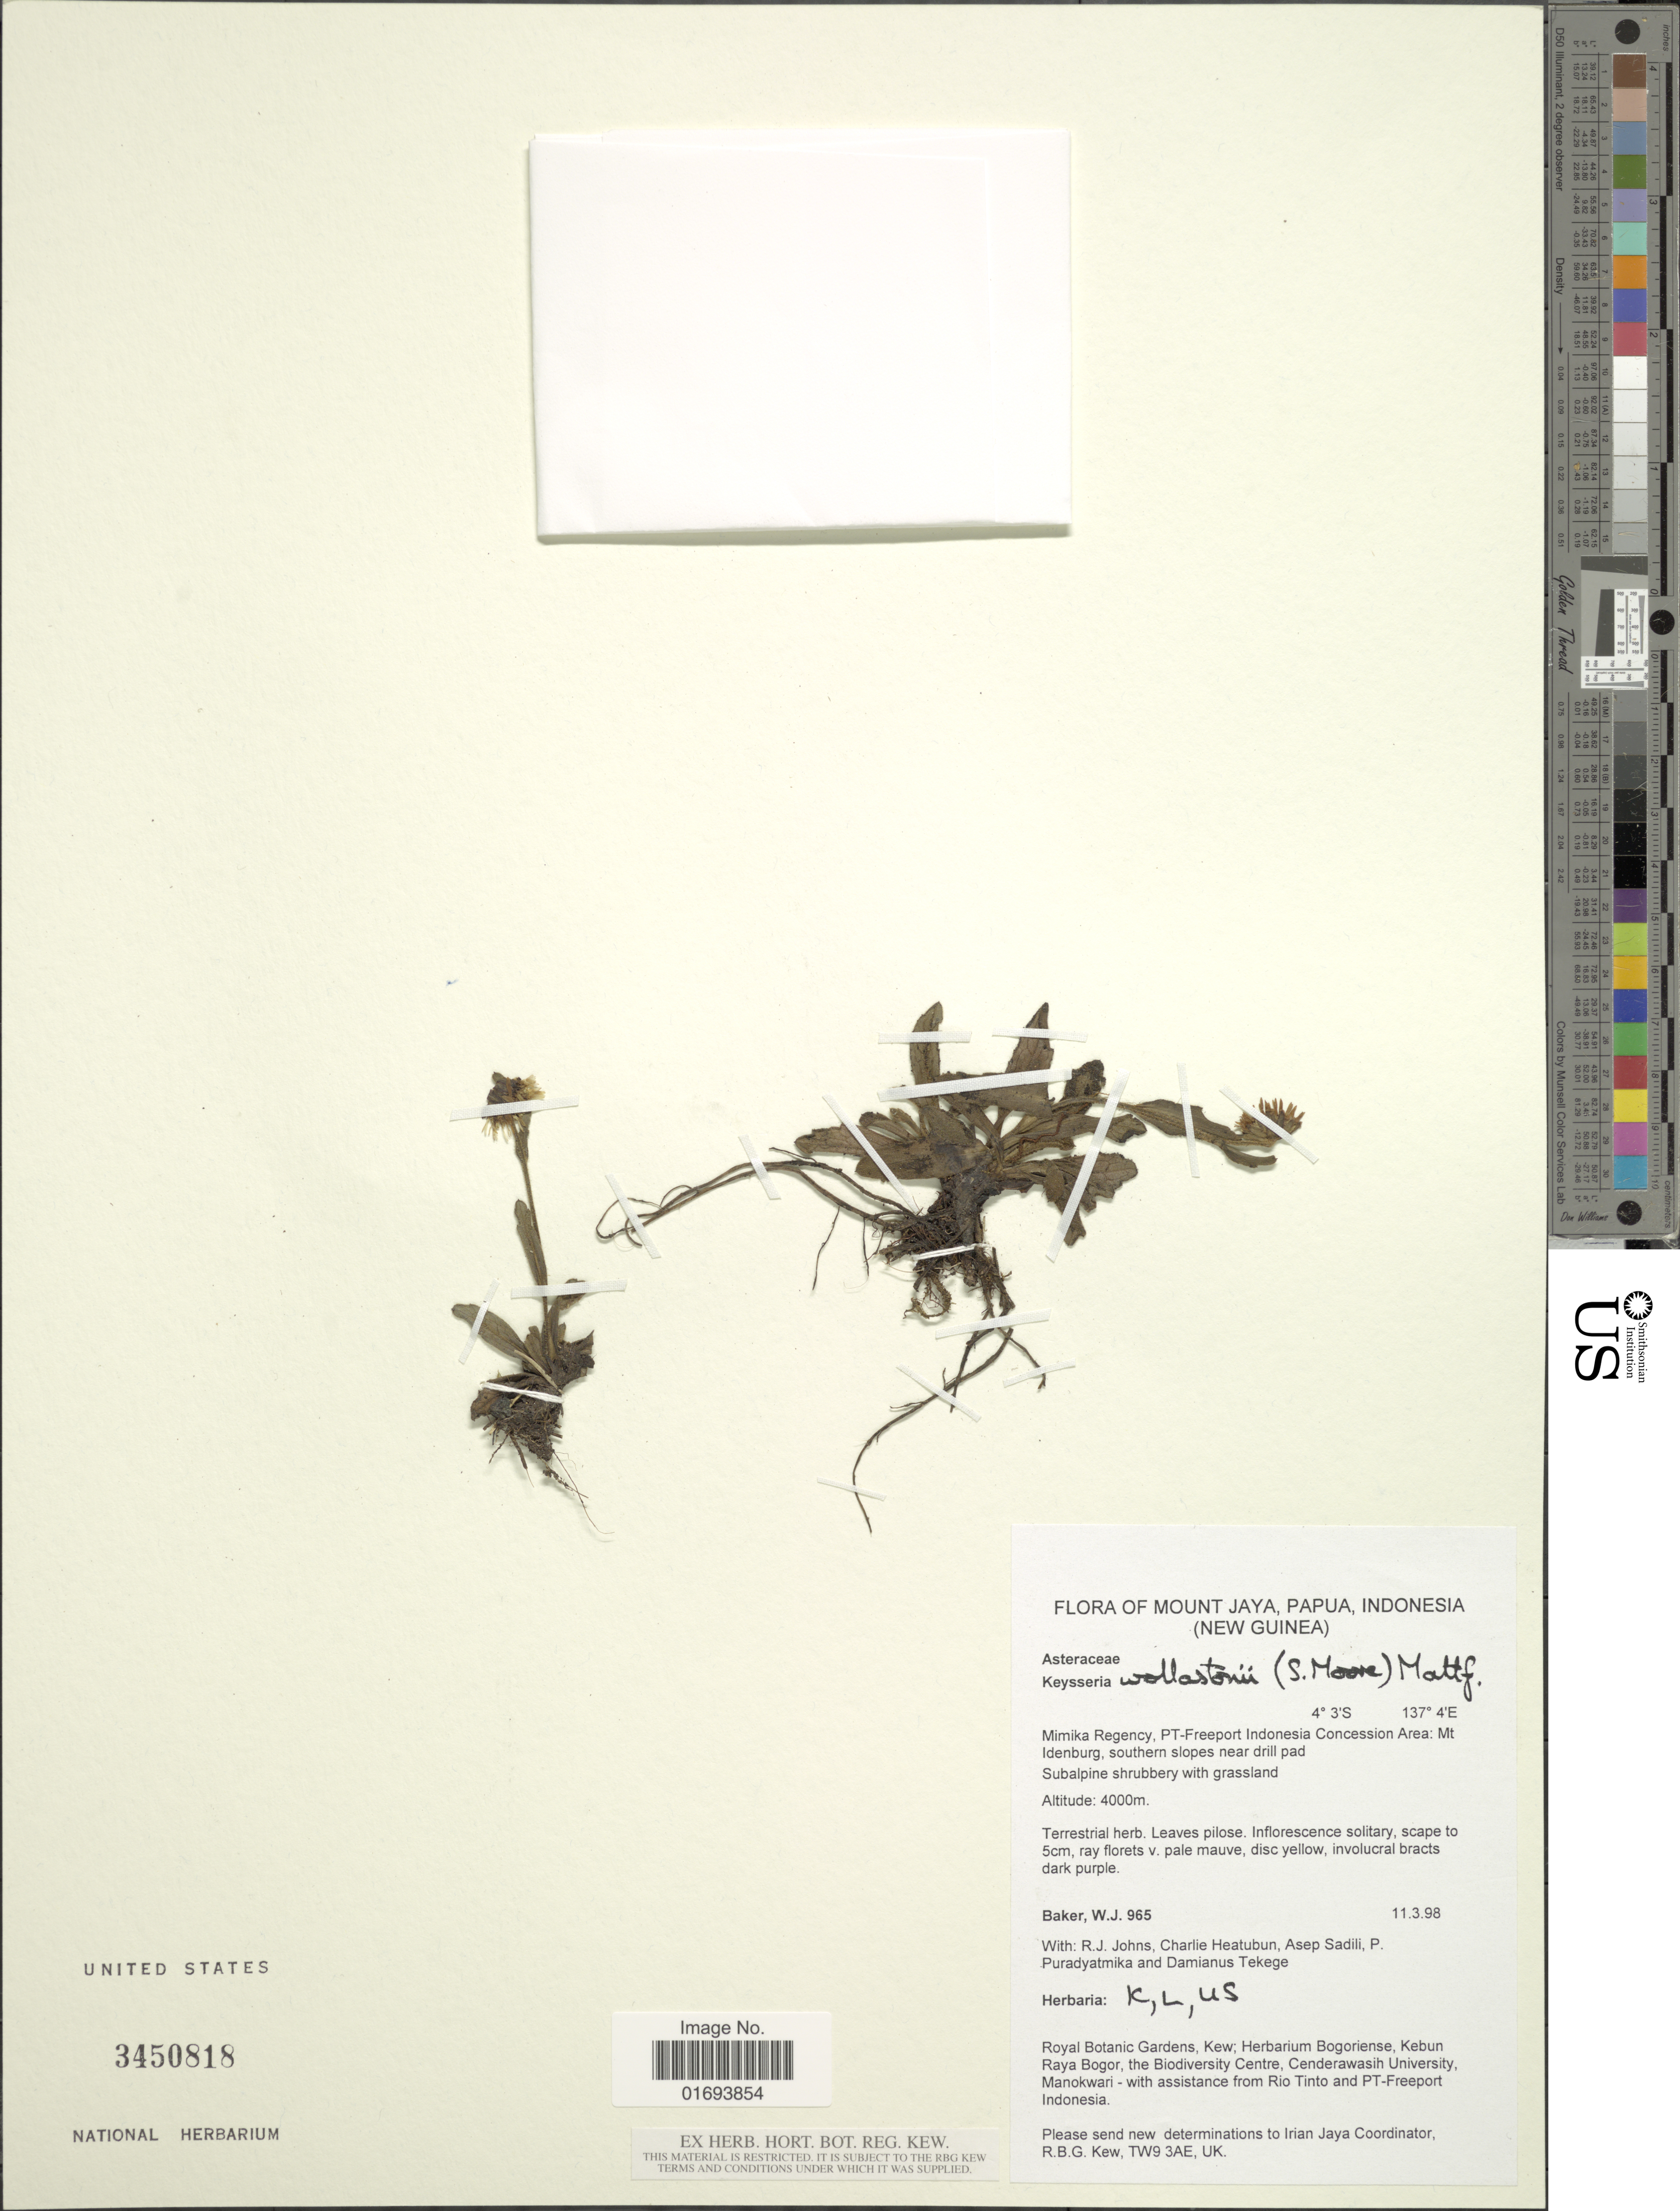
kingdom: Plantae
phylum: Tracheophyta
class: Magnoliopsida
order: Asterales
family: Asteraceae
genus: Keysseria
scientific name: Keysseria wollastonii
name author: (S. Moore) Mattf.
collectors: W. J. Baker, R. Johns, C. Heatubun & A. Sadili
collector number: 965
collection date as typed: Transcribed d/m/y: 11/3/98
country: Indonesia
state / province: Papua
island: New Guinea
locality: Mount Jaya, Papua, Indonesia (New Guinea). Mimika Regency, Pt-Freeport Indonesia Concession Area: Mt. Idenburg, southern slopes near drill pad.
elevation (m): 4000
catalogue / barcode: US 3450818